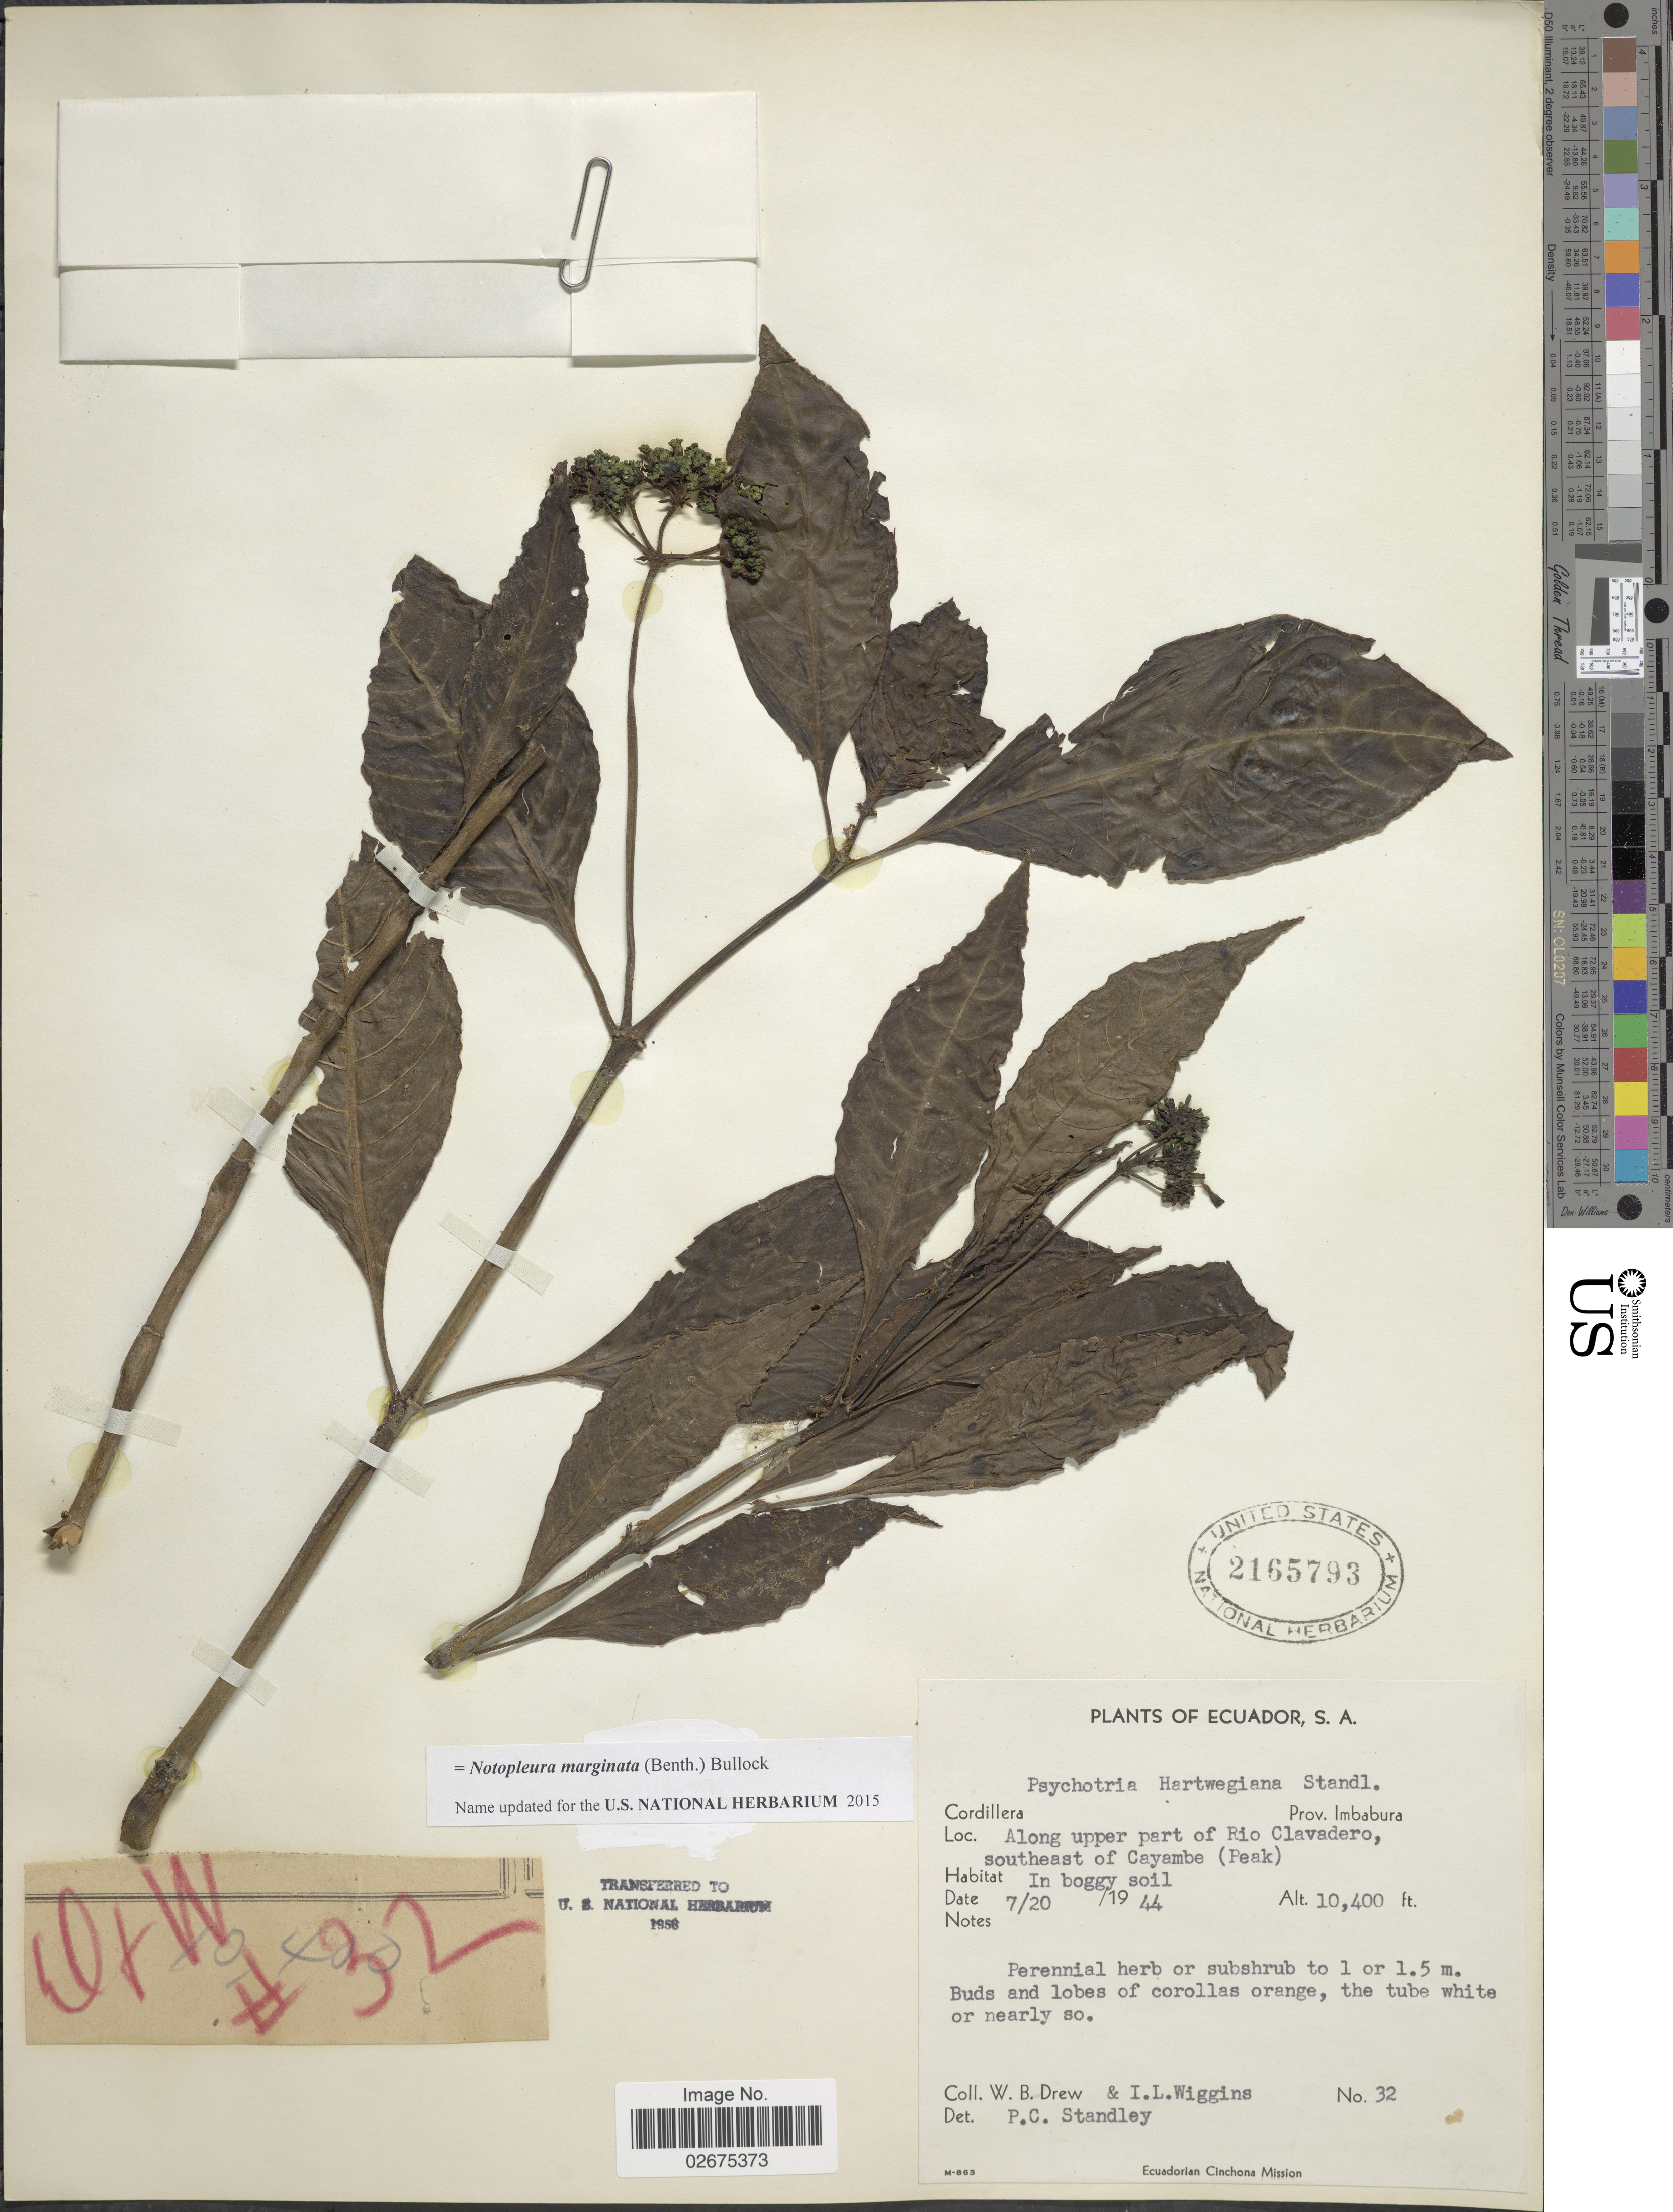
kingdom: Plantae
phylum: Tracheophyta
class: Magnoliopsida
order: Gentianales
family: Rubiaceae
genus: Notopleura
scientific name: Notopleura marginata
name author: (Benth.) Bullock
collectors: W. B. Drew & I. L. Wiggins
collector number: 32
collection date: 1944-07-20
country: Ecuador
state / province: Imbabura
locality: Cordillera Oriental, Along upper part of Rio Clavadero, southeast of Cayambe (Peak), In boggy soil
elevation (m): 3170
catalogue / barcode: US 2165793